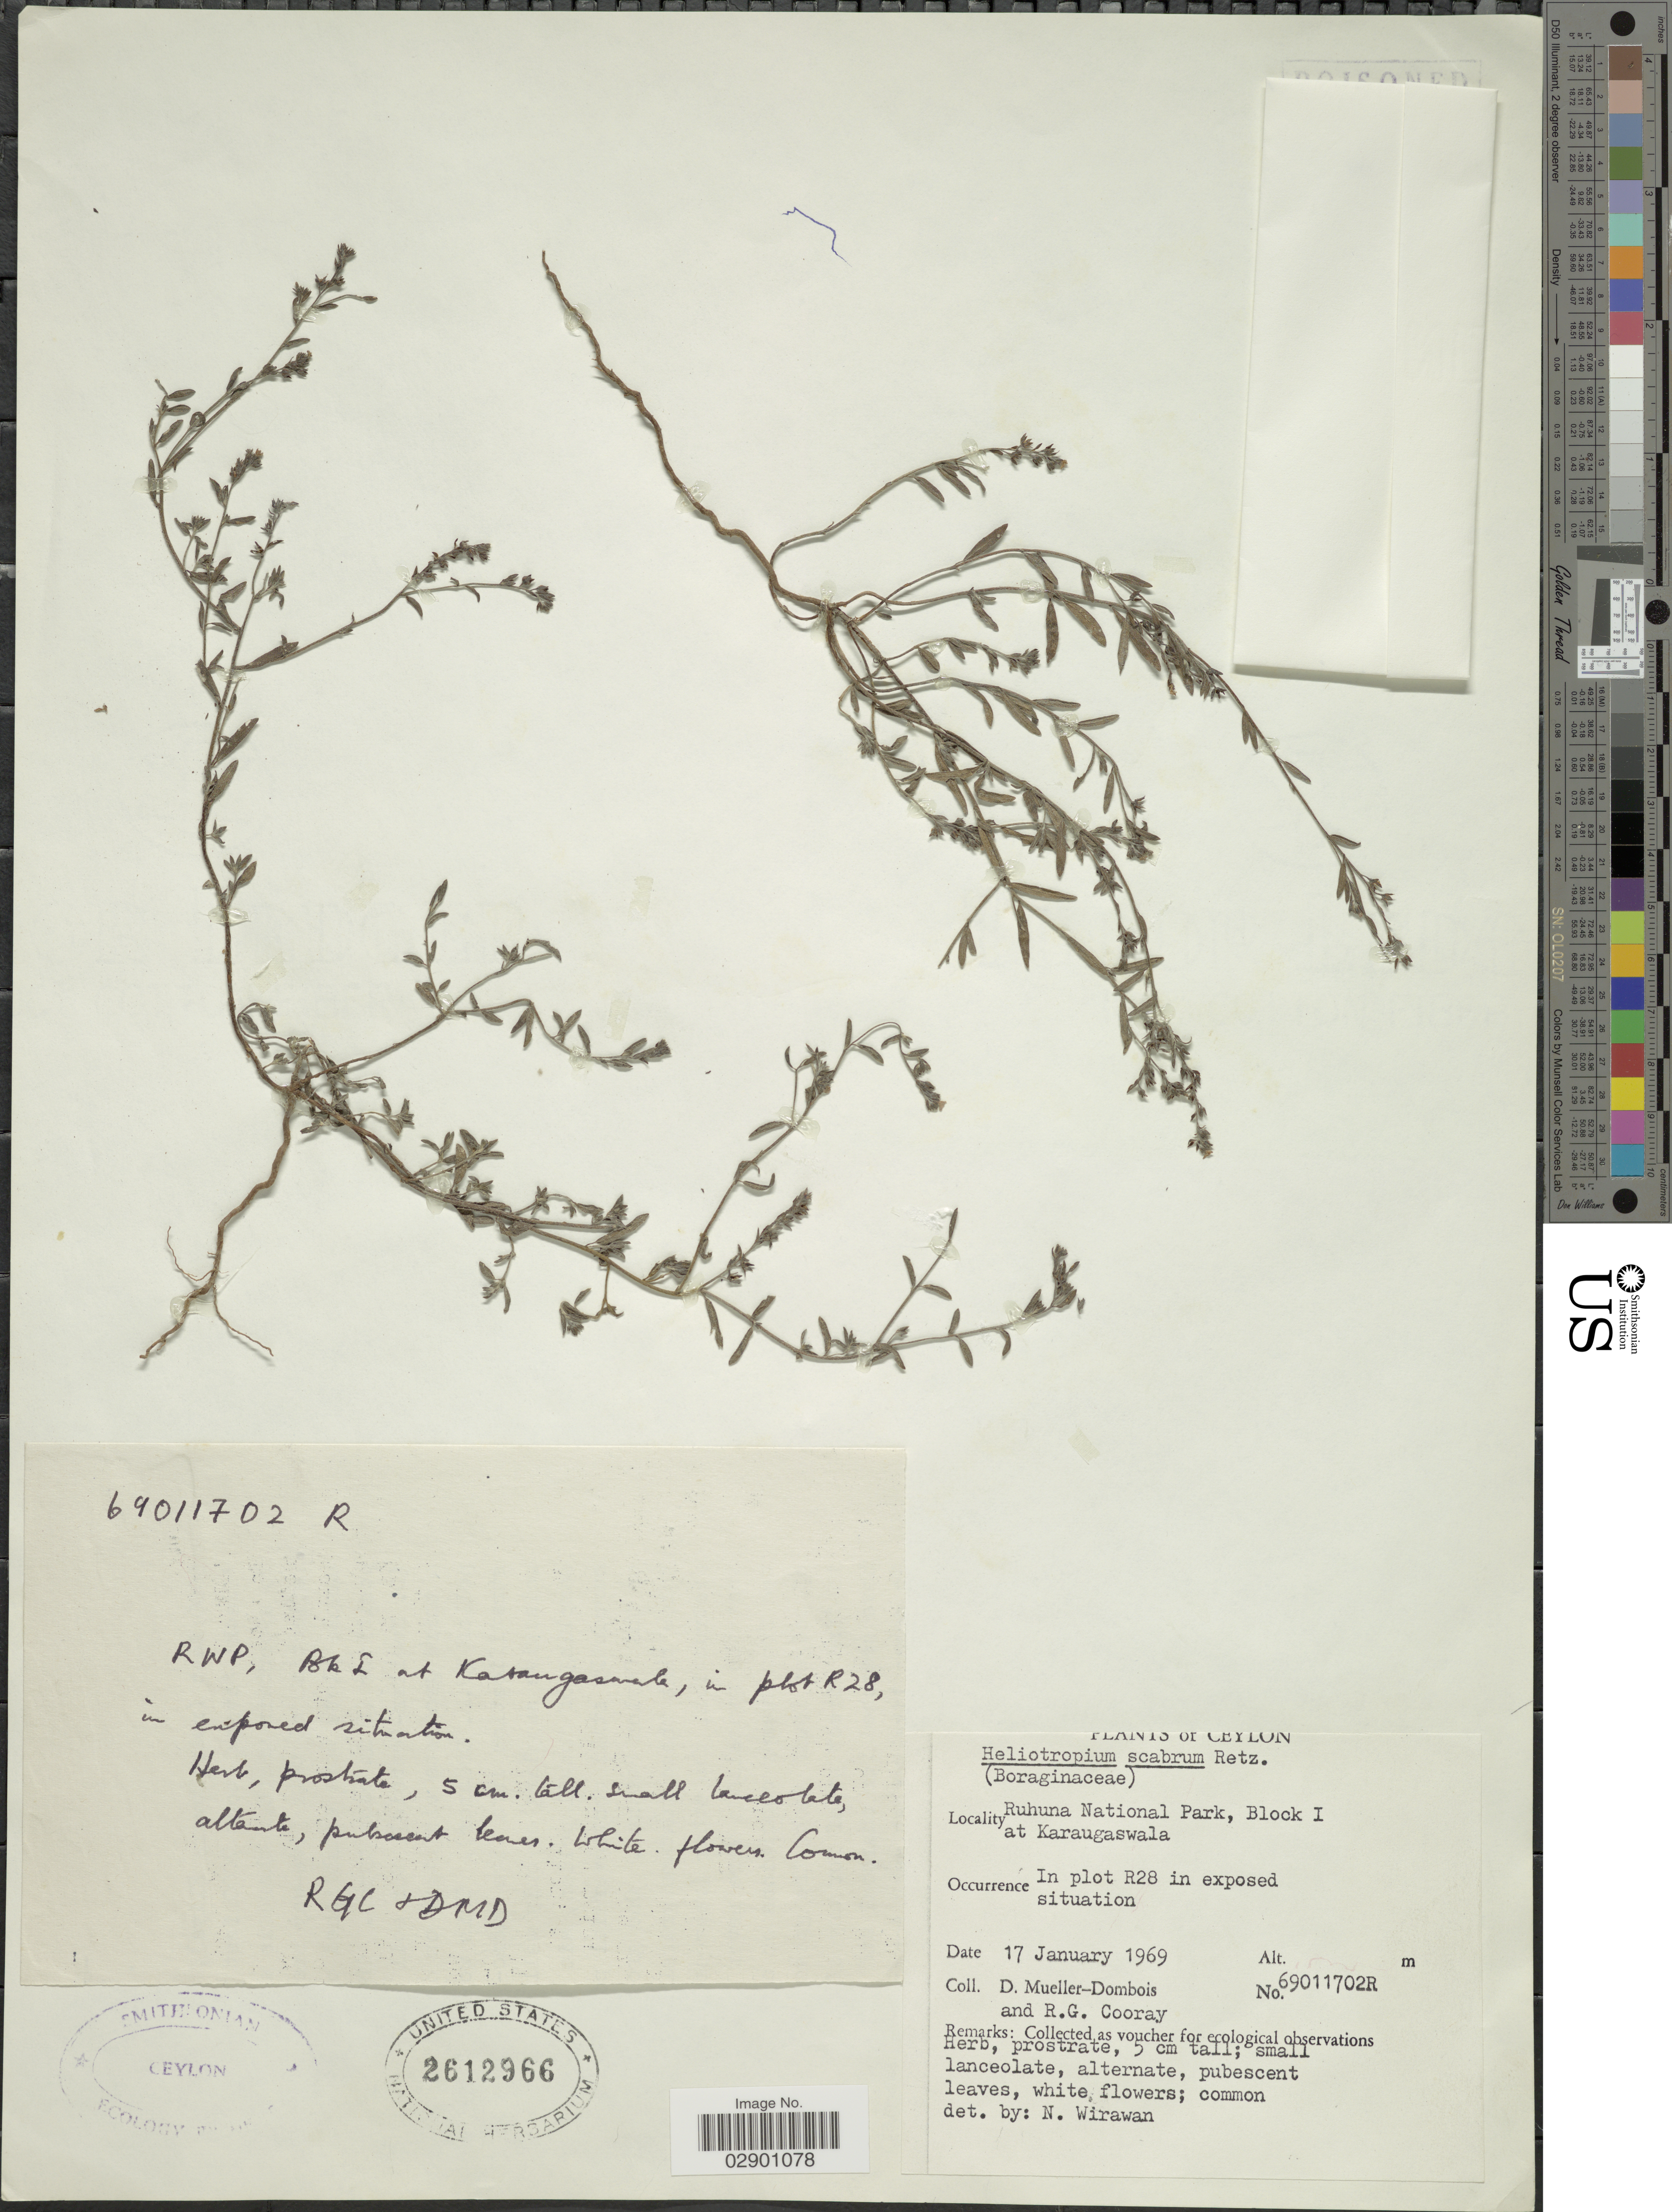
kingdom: Plantae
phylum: Tracheophyta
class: Magnoliopsida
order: Boraginales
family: Heliotropiaceae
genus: Heliotropium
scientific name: Heliotropium scabrum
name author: Retz.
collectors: D. Mueller-Dombois & R. Cooray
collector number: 69011702R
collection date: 1969-01-17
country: Sri Lanka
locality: Ceylon. Ruhuna National Park, Block I at Karaugaswala. In plot R28 in exposed situation.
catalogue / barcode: US 2612966